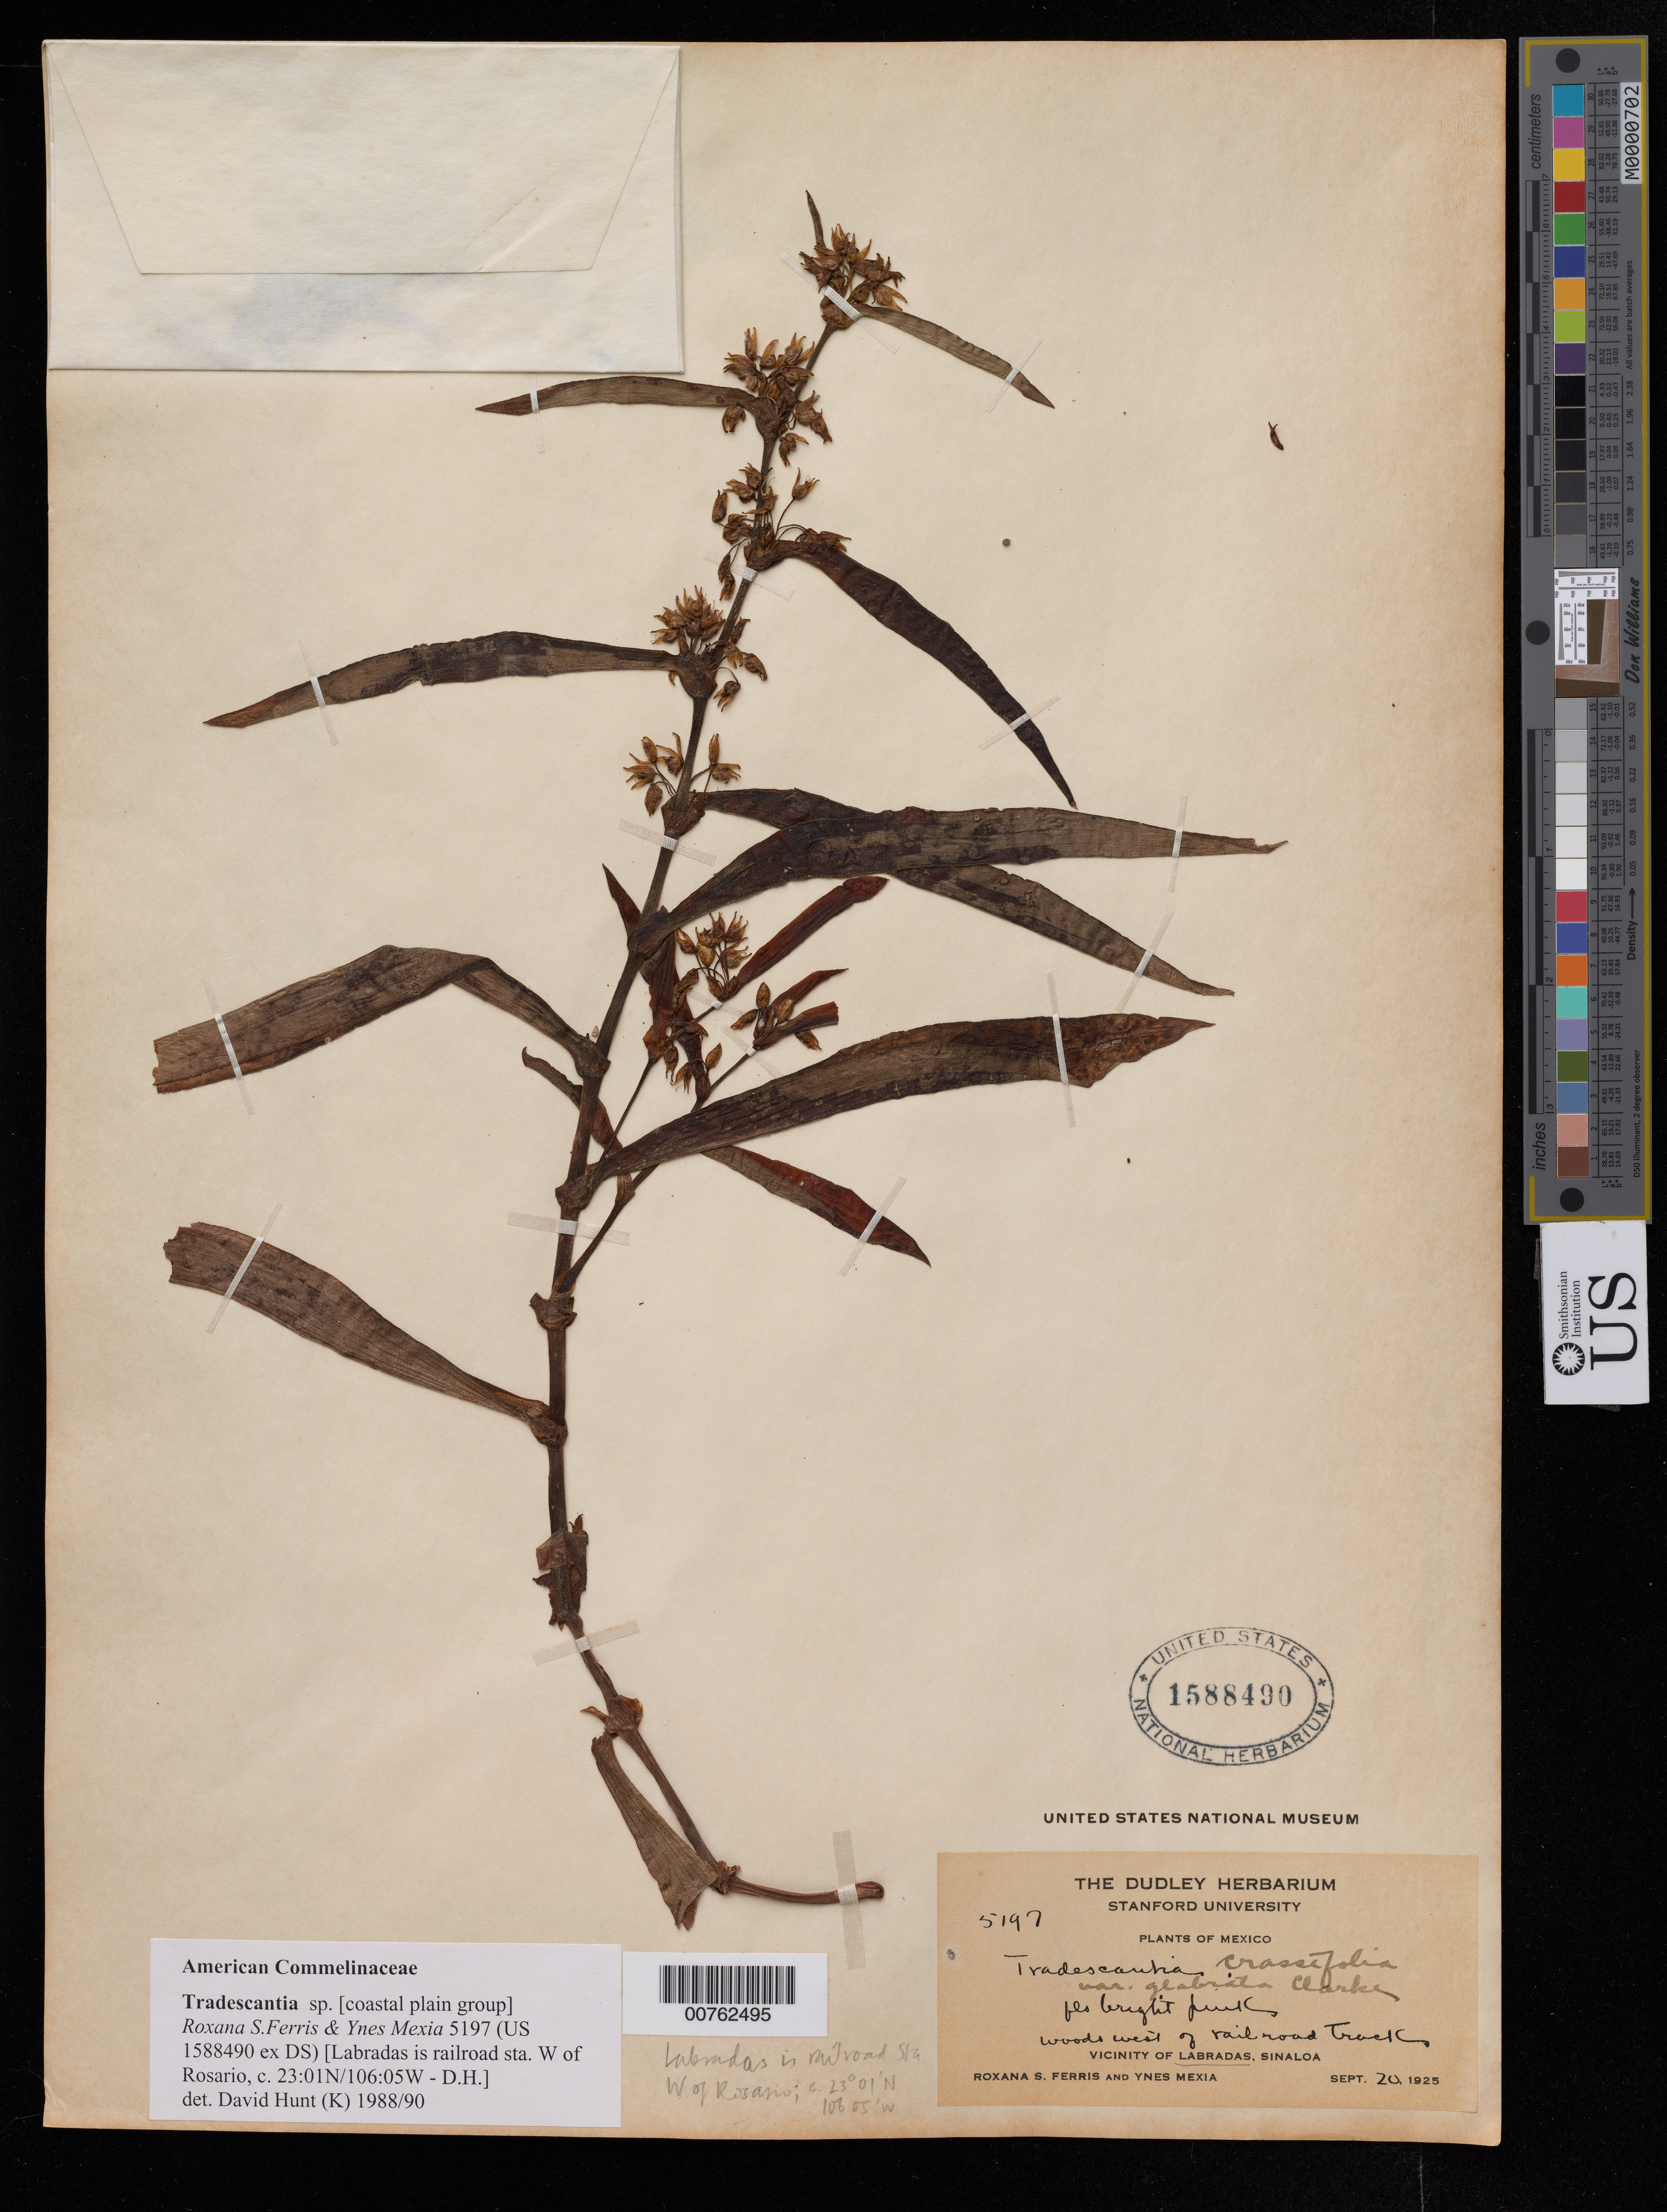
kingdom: Plantae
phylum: Tracheophyta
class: Liliopsida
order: Commelinales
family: Commelinaceae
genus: Tradescantia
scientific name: Tradescantia sp.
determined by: Hunt, D. R.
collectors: R. S. Ferris & Y. Mexia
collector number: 5197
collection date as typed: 20 Sep 1925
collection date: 1925-09-20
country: Mexico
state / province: Sinaloa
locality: Vicinity of Labradas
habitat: woods west of railroad tracks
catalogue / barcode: US 1588490